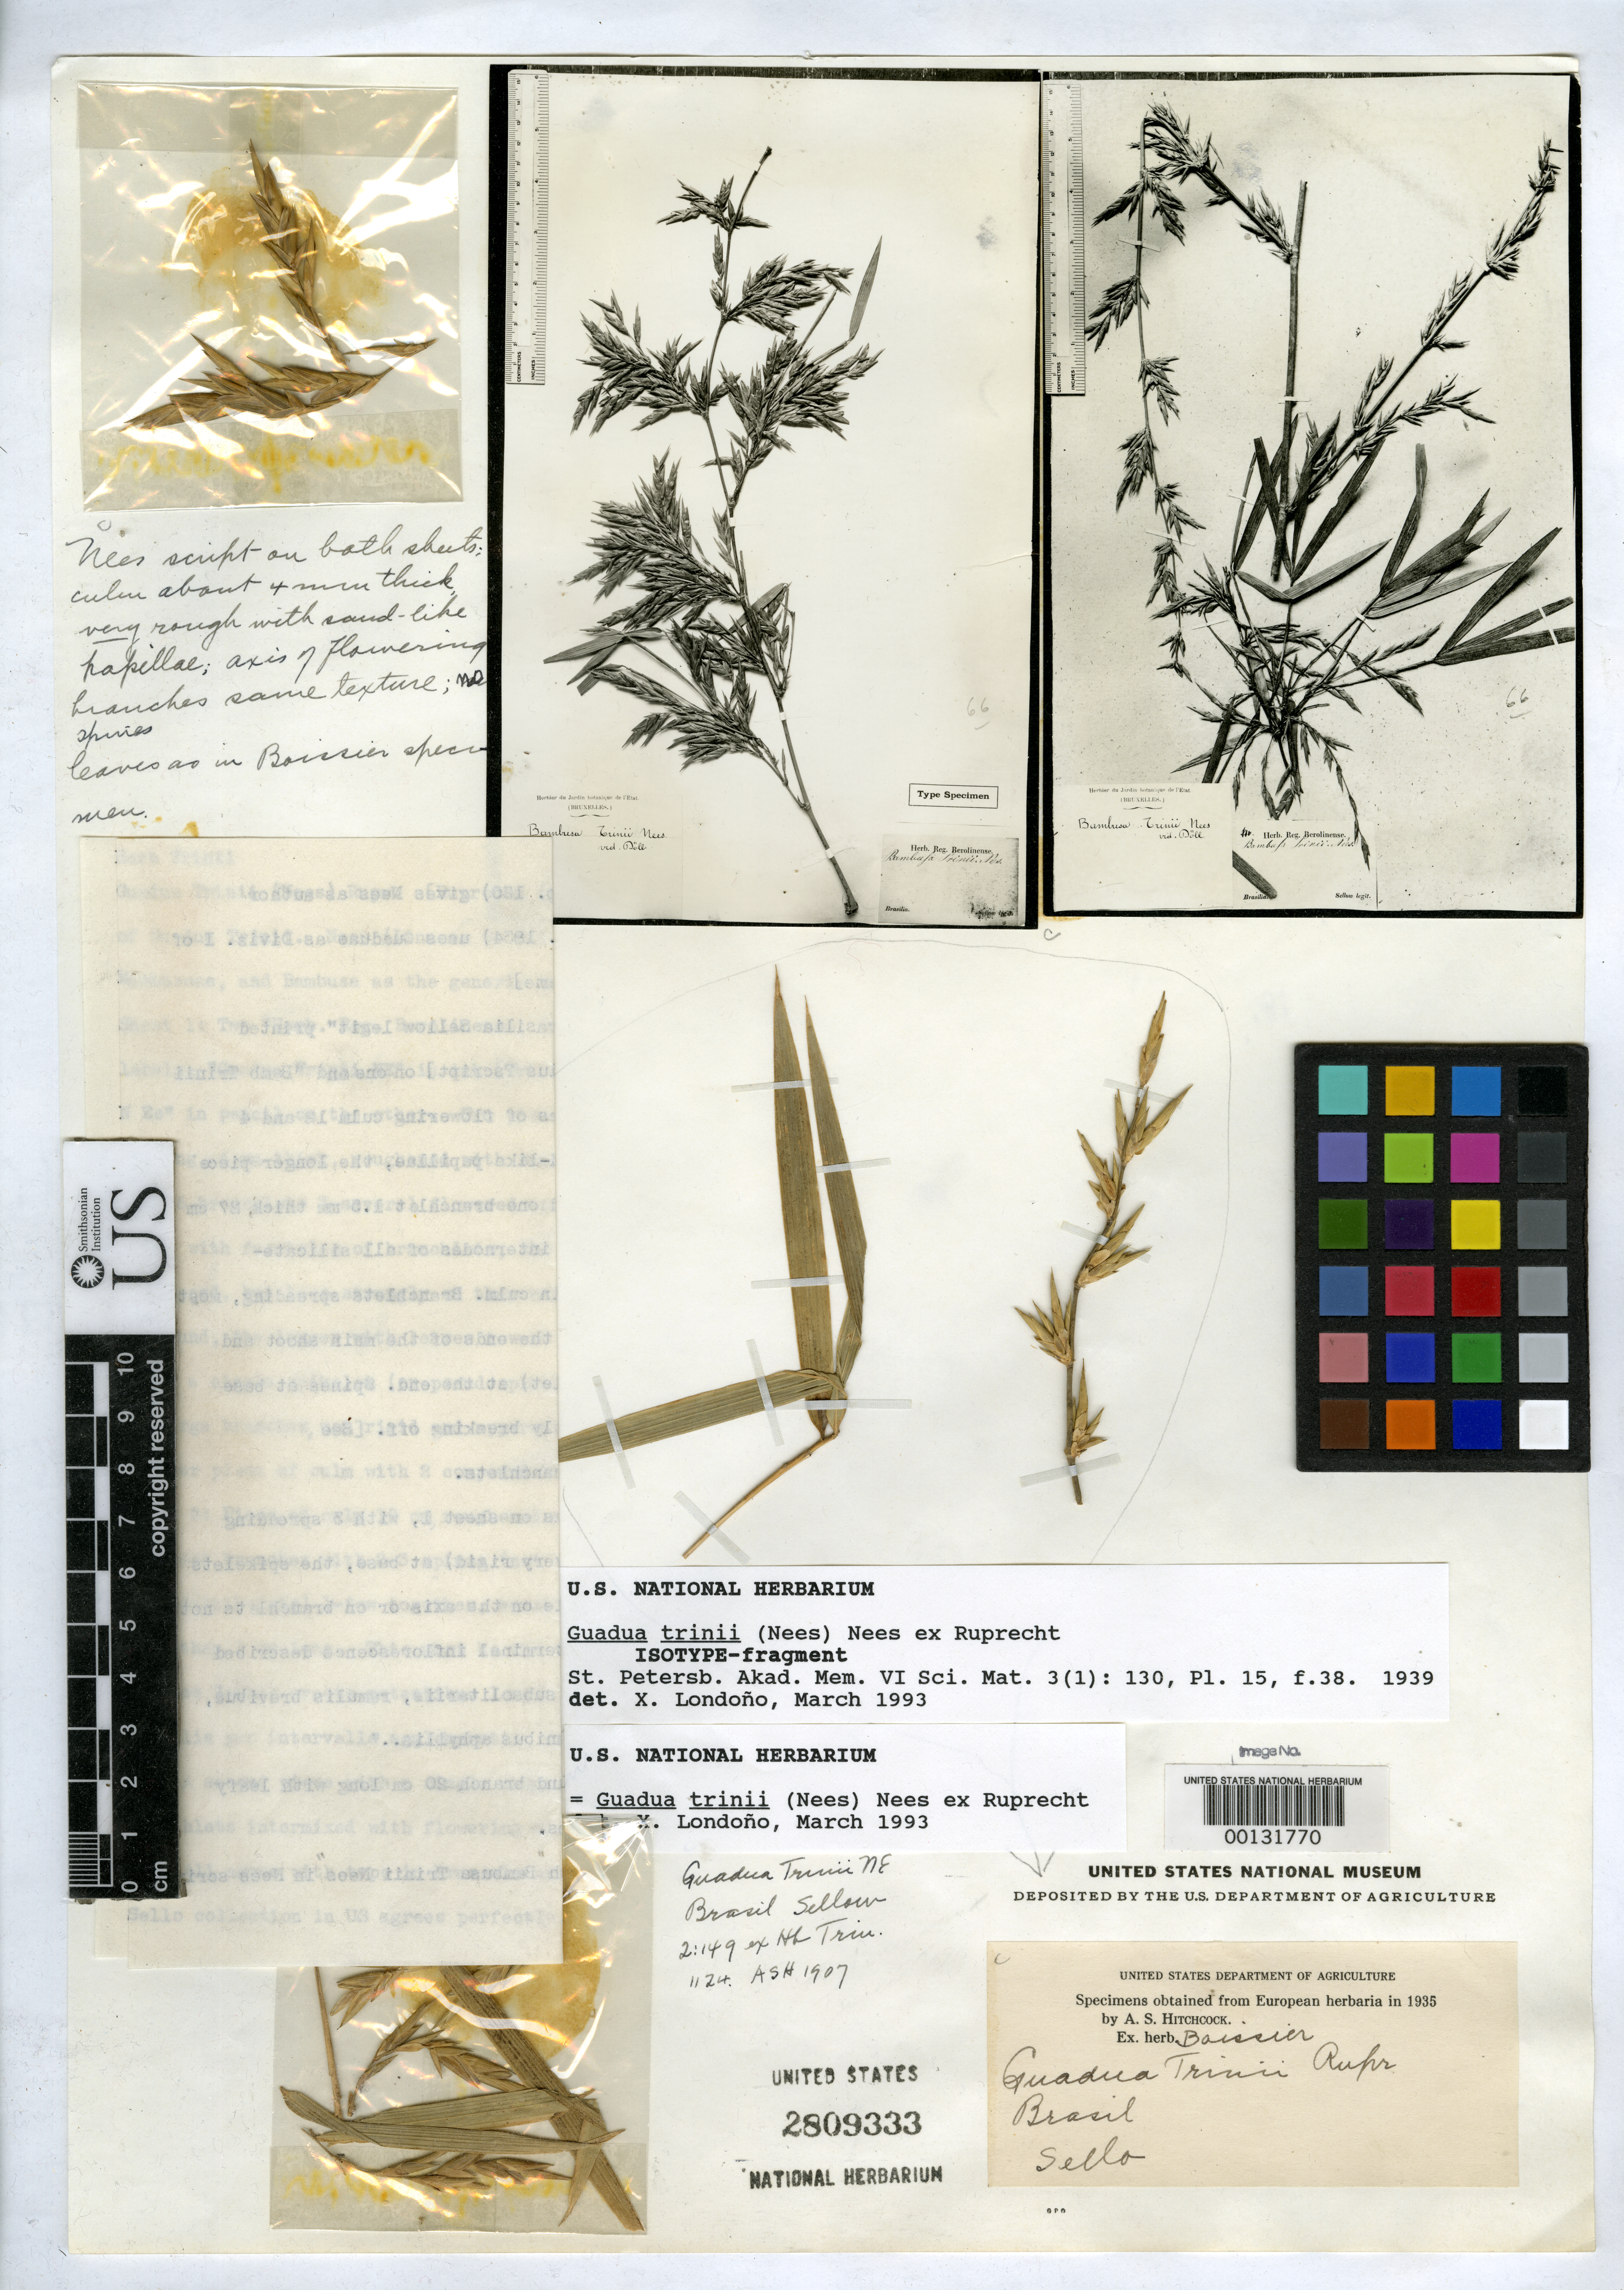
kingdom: Plantae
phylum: Tracheophyta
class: Liliopsida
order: Poales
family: Poaceae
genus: Bambusa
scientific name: Bambusa trinii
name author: Nees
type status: Type Fragment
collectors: F. Sellow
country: Brazil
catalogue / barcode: US 2809333